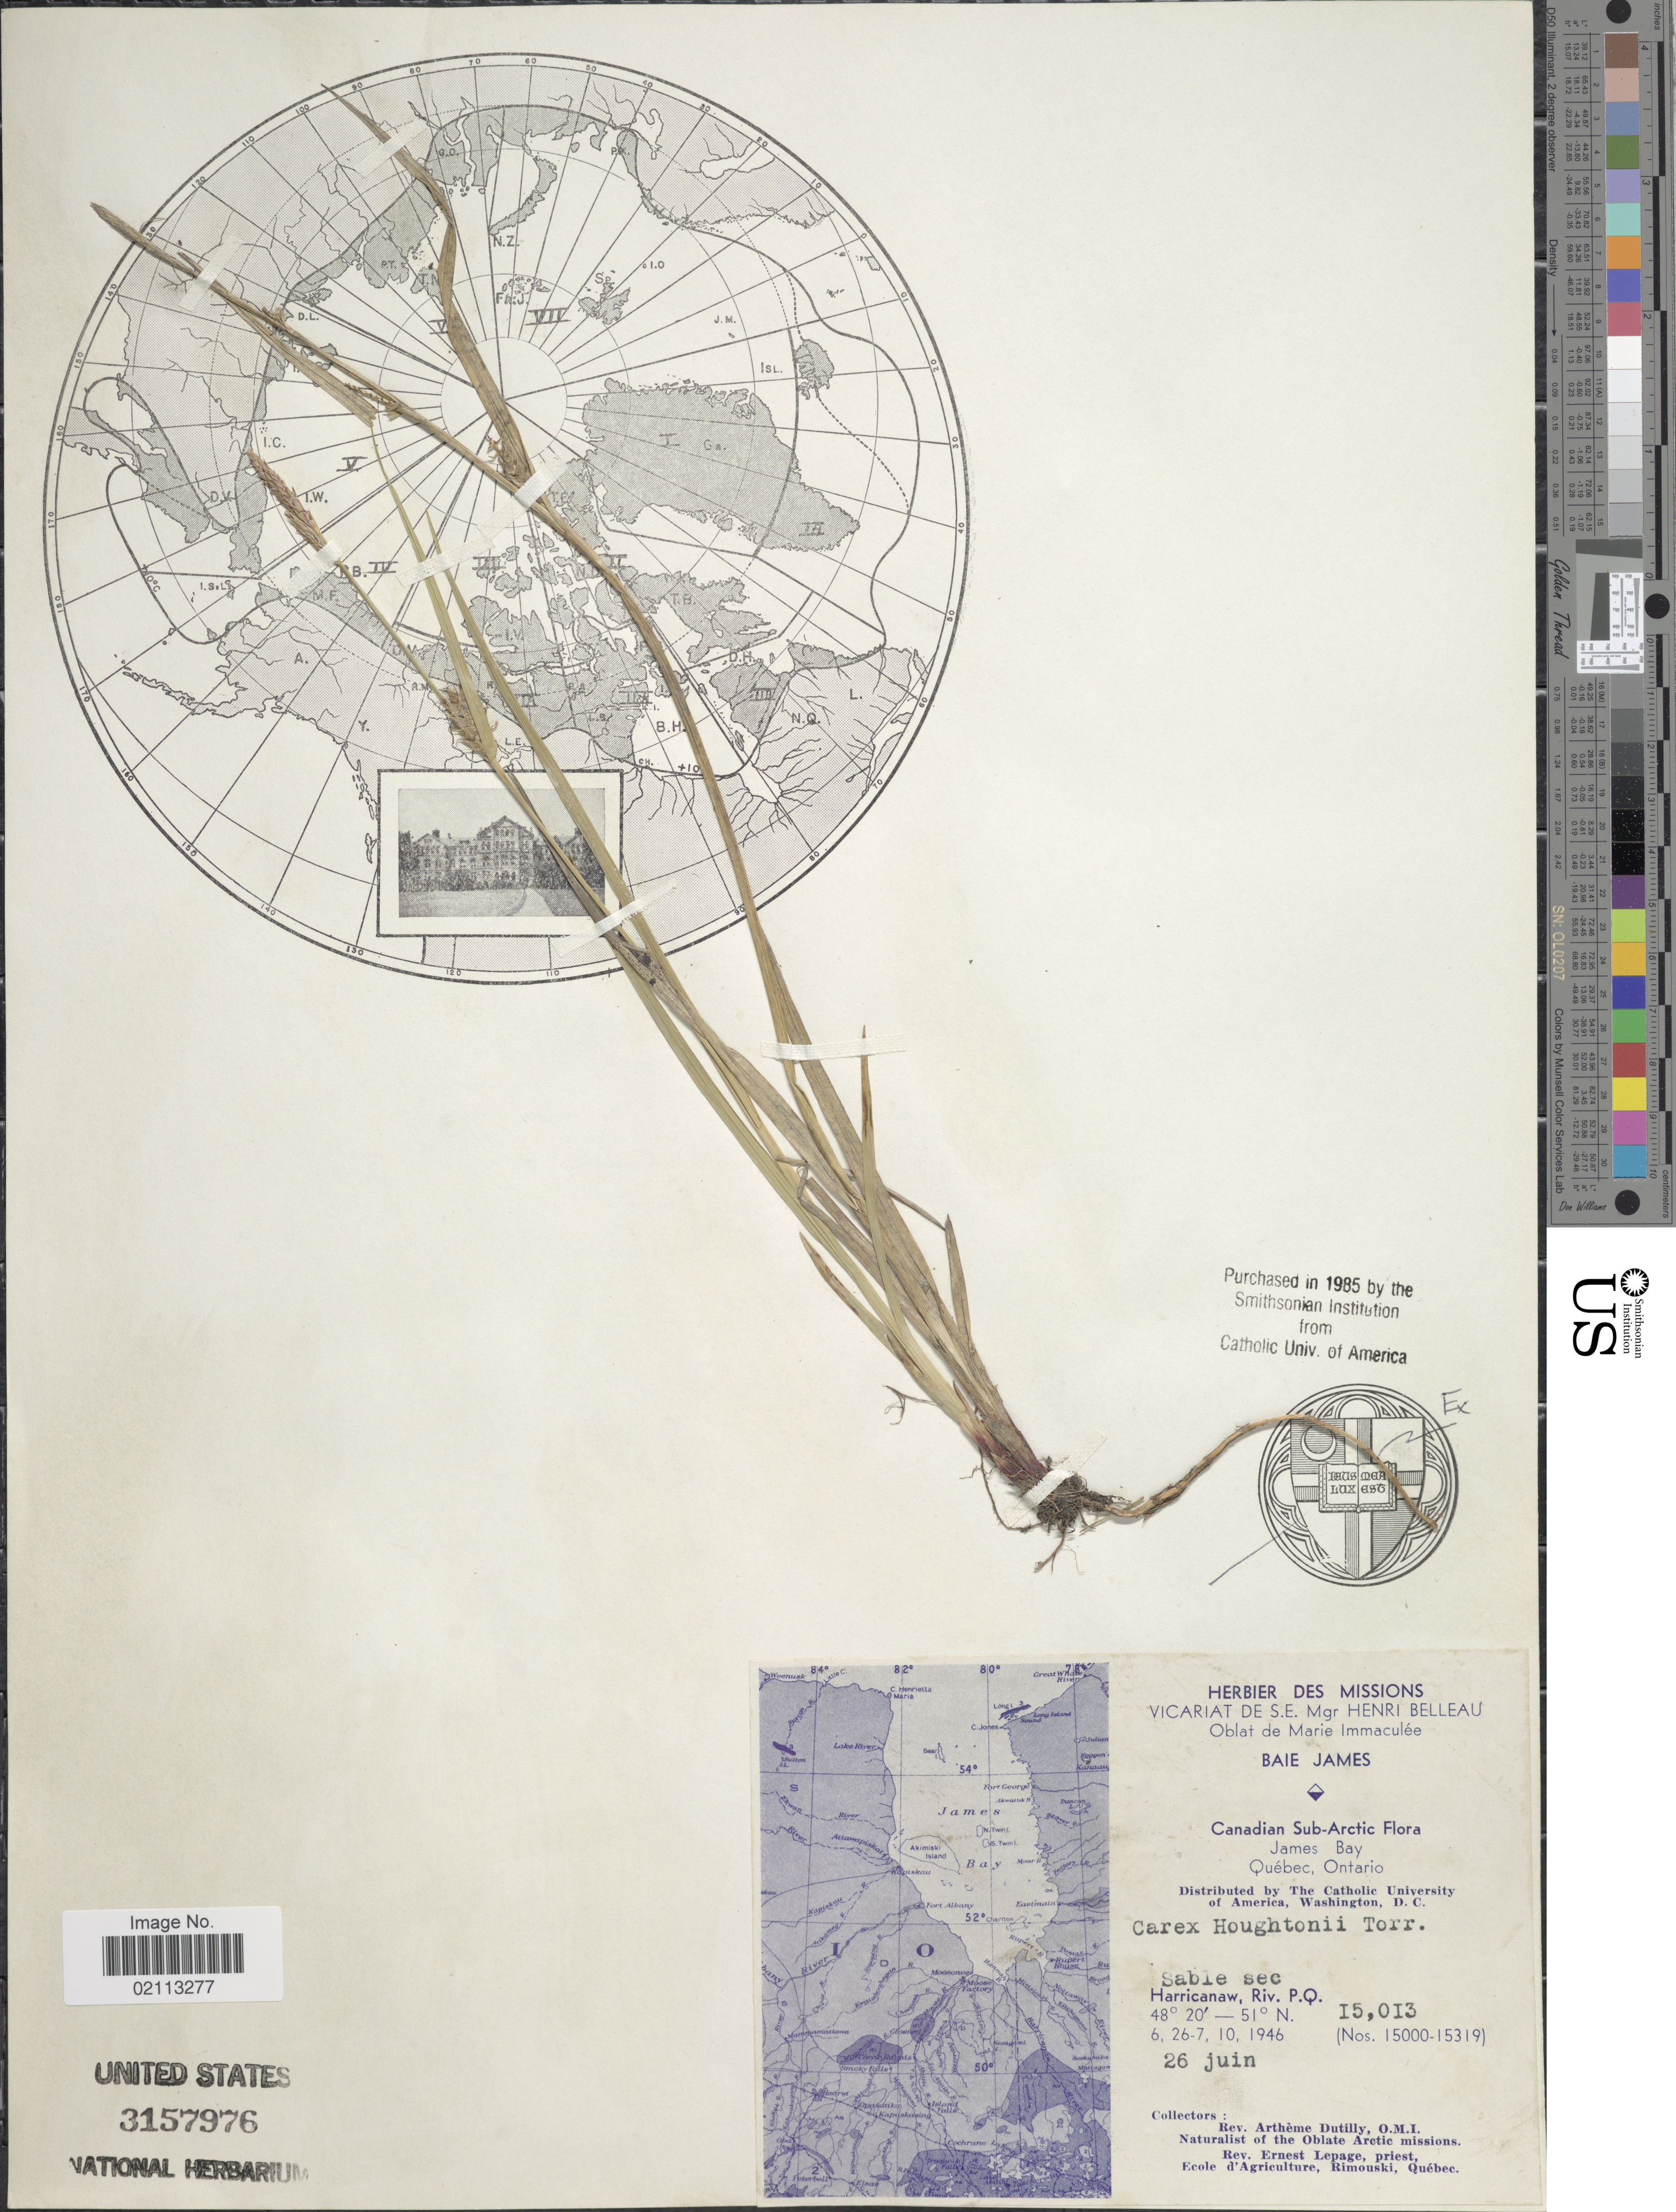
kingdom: Plantae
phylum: Tracheophyta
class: Liliopsida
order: Poales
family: Cyperaceae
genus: Carex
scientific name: Carex houghtoniana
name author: Torr. ex Dewey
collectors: A. Dutilly & E. Lepage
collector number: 15013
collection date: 1946-06-26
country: Canada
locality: Canadian Sub-Arctic, James Bay, Québec, Ontario, Sable sec. Harricanaw, Riv. P. Q.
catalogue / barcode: US 3157976